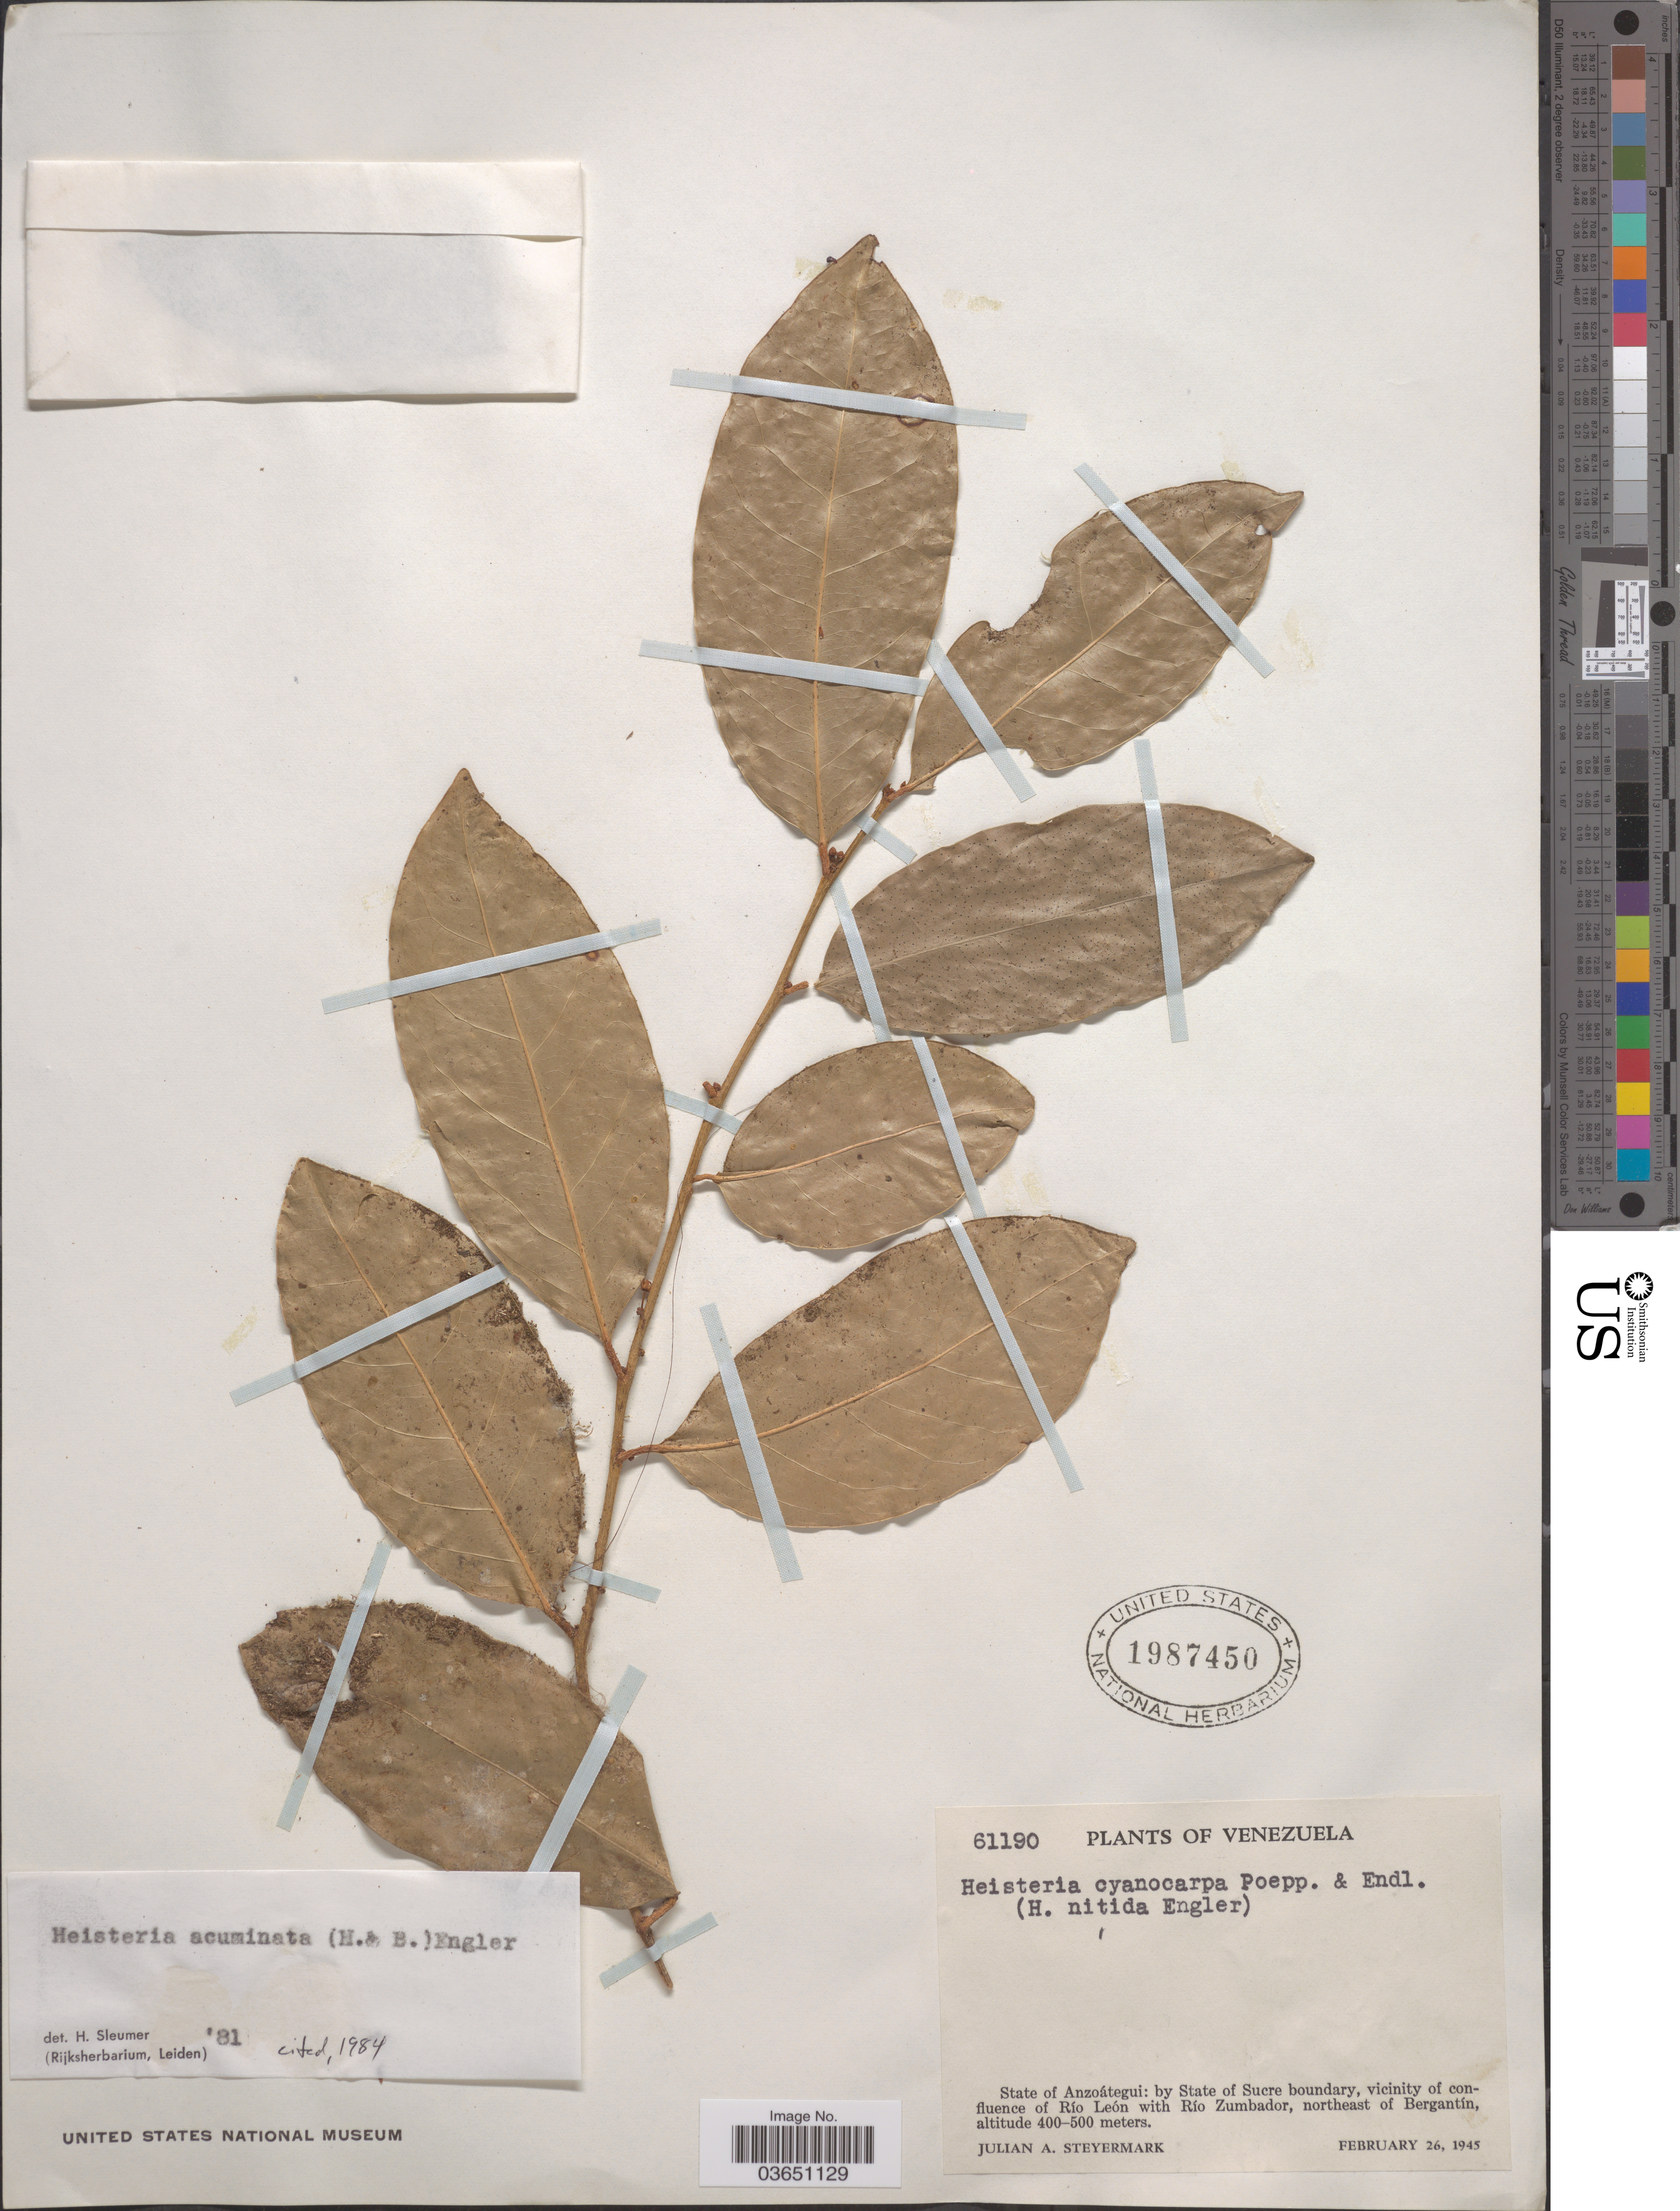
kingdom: Plantae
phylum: Tracheophyta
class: Magnoliopsida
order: Santalales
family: Erythropalaceae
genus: Heisteria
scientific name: Heisteria acuminata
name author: (Humb. & Bonpl.) Engl.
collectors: J. Steyermark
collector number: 61190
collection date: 1945-02-26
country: Venezuela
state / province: Anzoategui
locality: By State of Sucre boundary, vicinity of confluence of Río León with Río Zumbador, northeast of Bergantín.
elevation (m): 400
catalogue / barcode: US 1987450